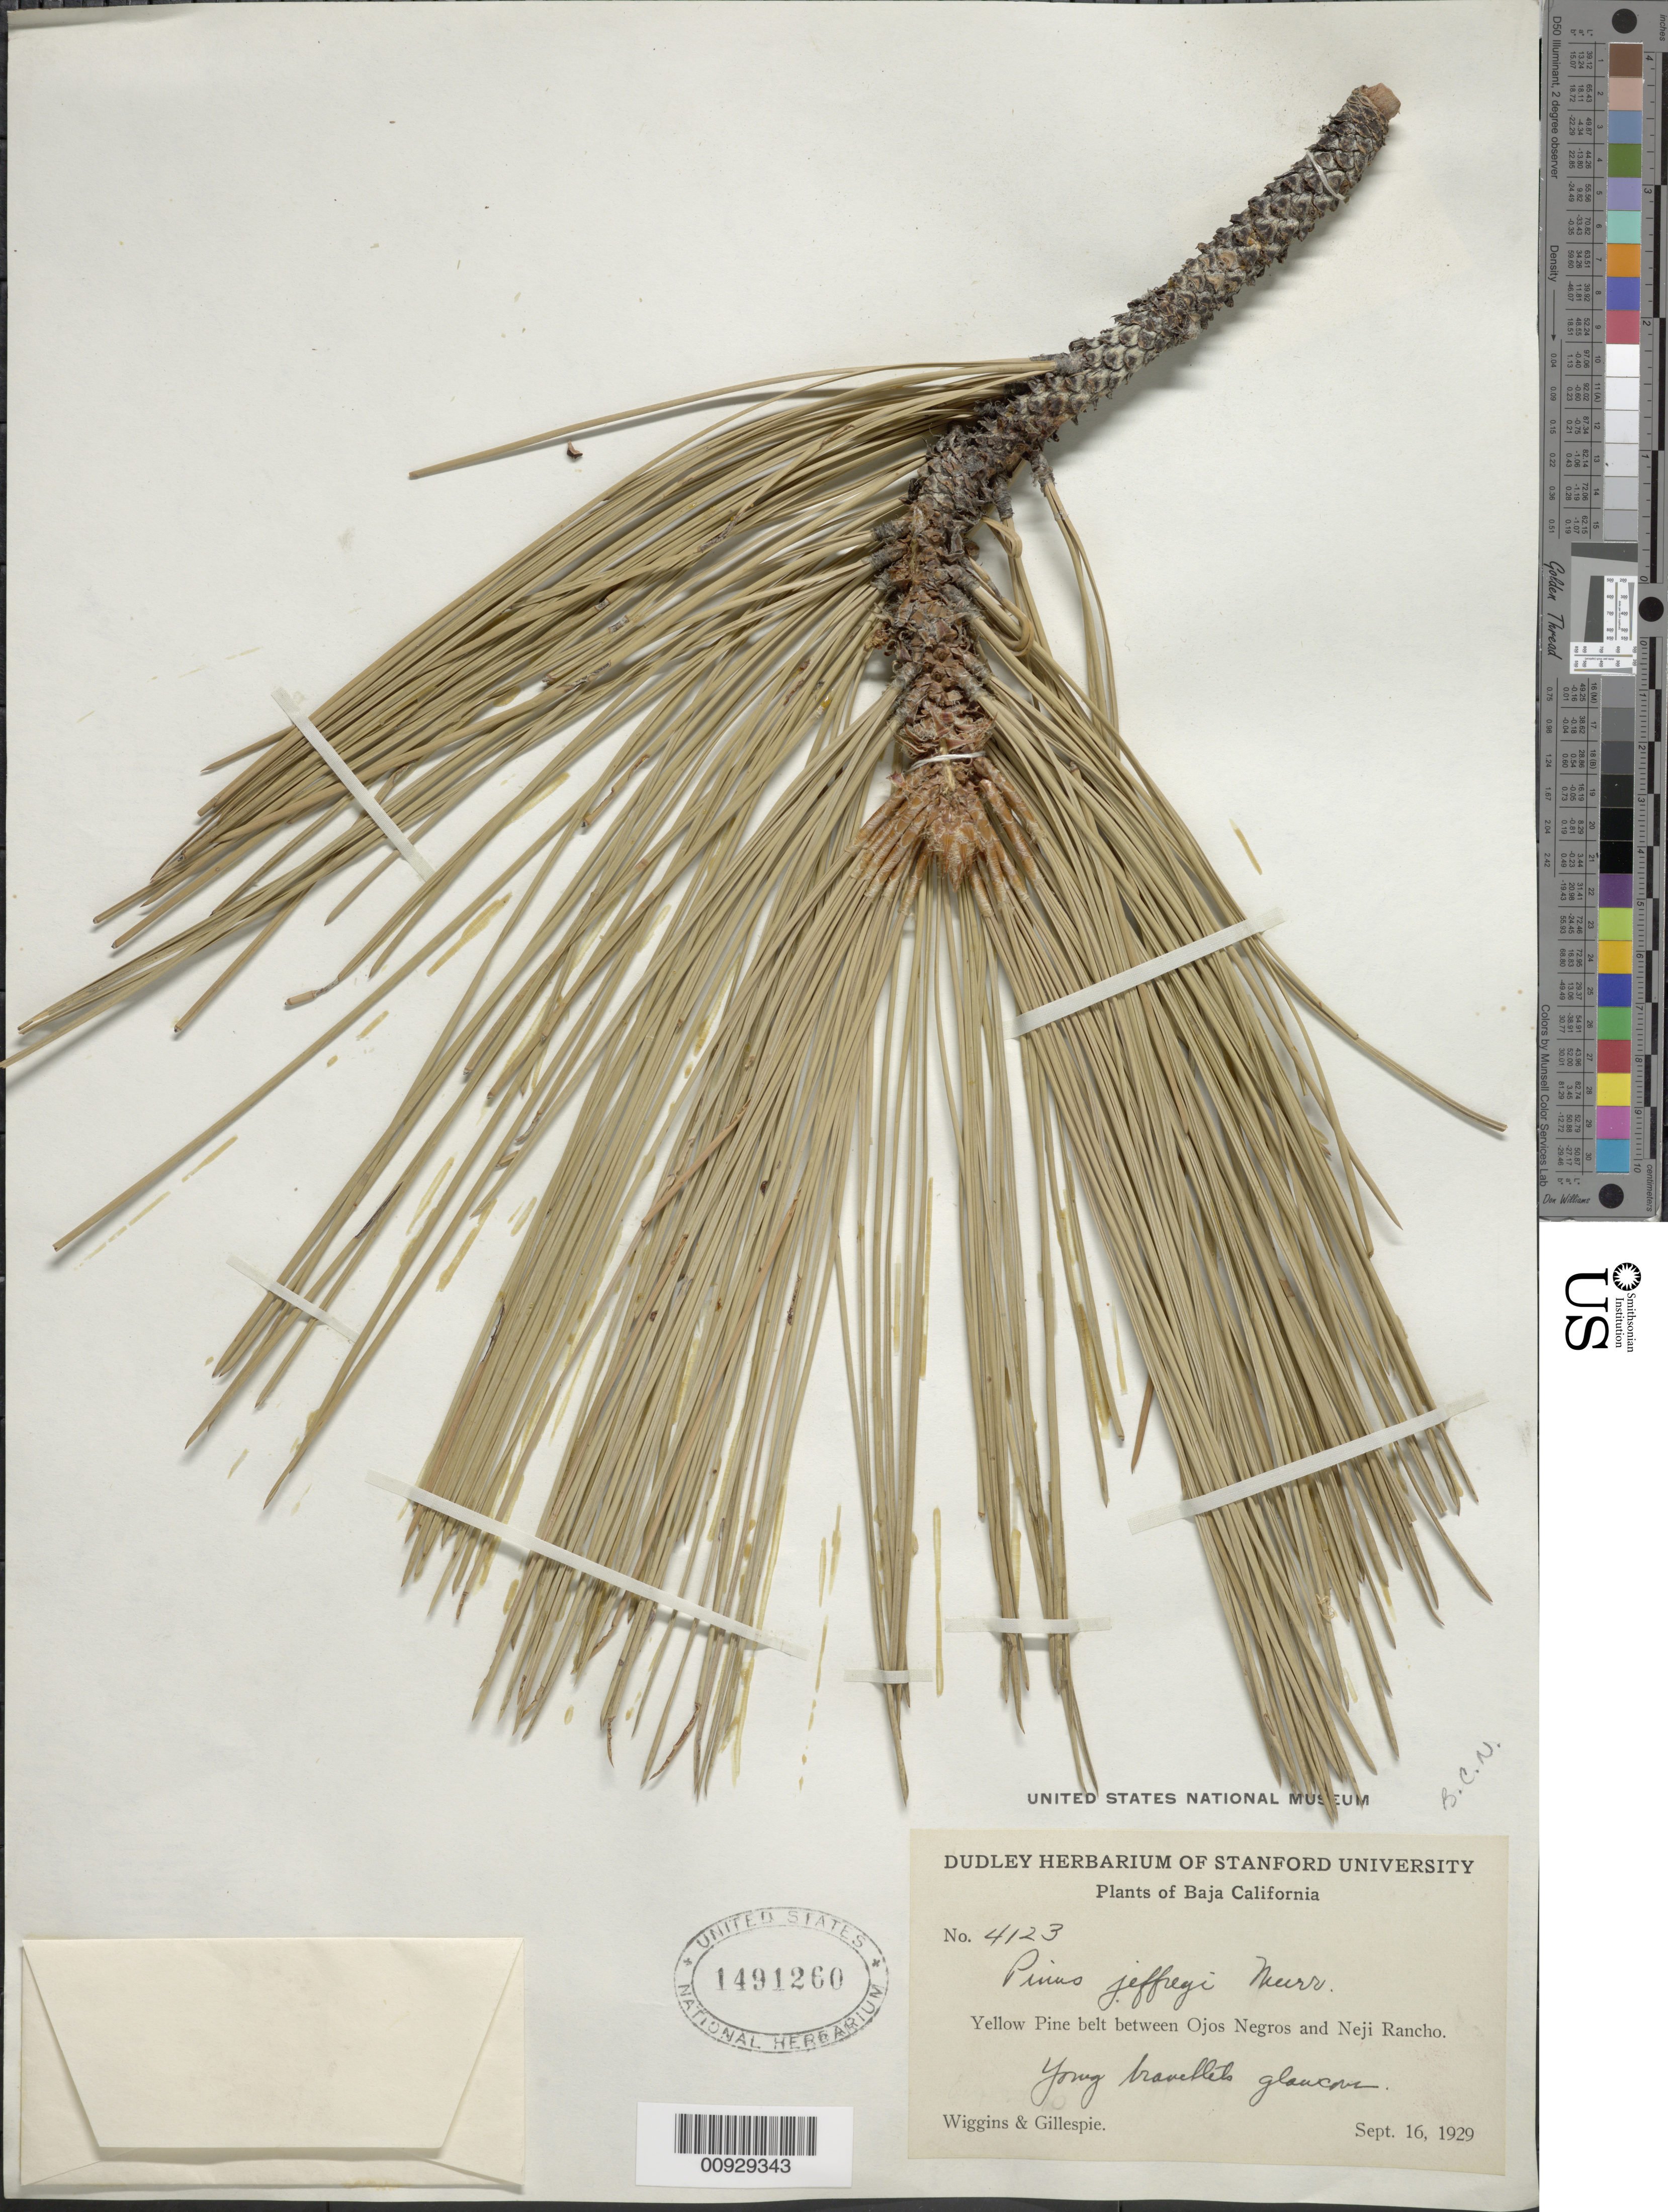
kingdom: Plantae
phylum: Tracheophyta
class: Pinopsida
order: Pinales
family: Pinaceae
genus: Pinus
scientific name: Pinus jeffreyi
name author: Balf.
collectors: -- Wiggins & -- Gillespie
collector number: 4123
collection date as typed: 16 Sep 1929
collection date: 1929-09-16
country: Mexico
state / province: Baja California Norte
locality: Between Ojos Negros and Neji Rancho.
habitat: Yellow Pine belt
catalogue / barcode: US 1491260